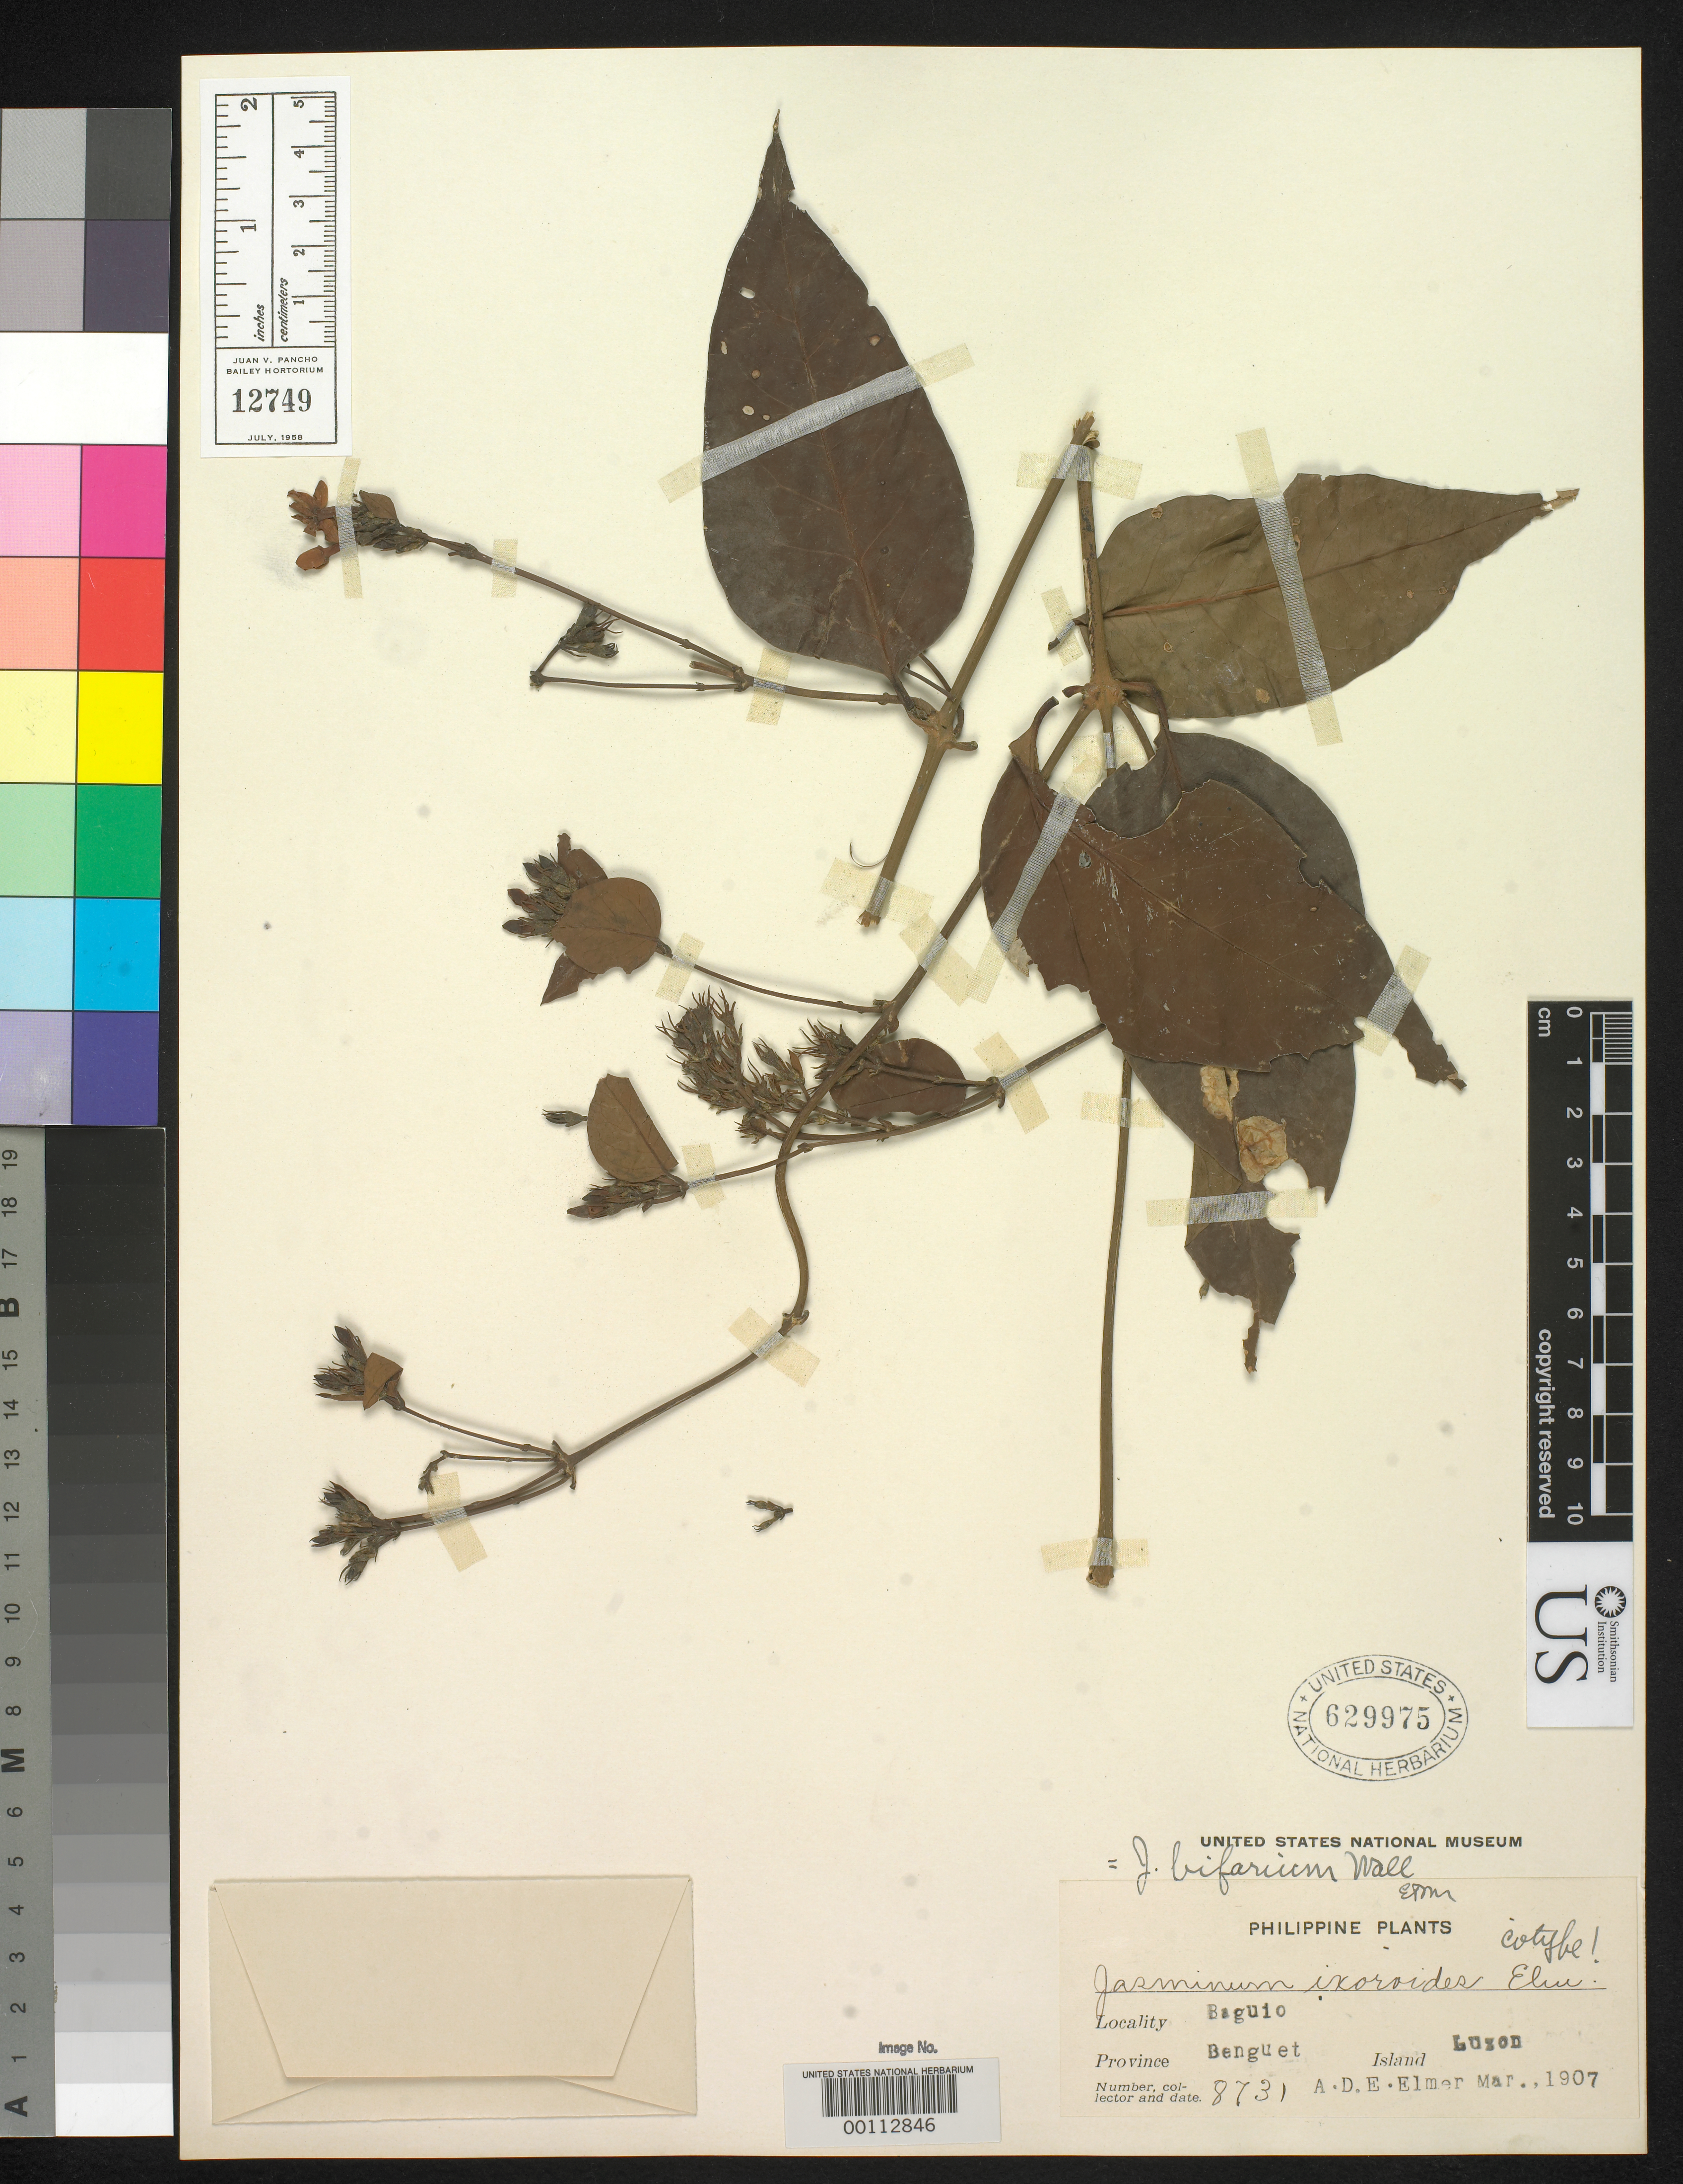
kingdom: Plantae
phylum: Tracheophyta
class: Magnoliopsida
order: Lamiales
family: Oleaceae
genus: Jasminum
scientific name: Jasminum ixoroides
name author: Elmer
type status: Isotype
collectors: A. D. E. Elmer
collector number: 8731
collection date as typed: Mar 1907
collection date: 1907-03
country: Philippines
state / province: Cordillera (Administrative Region)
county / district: Benguet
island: Luzon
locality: Baguio.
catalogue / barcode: US 629975